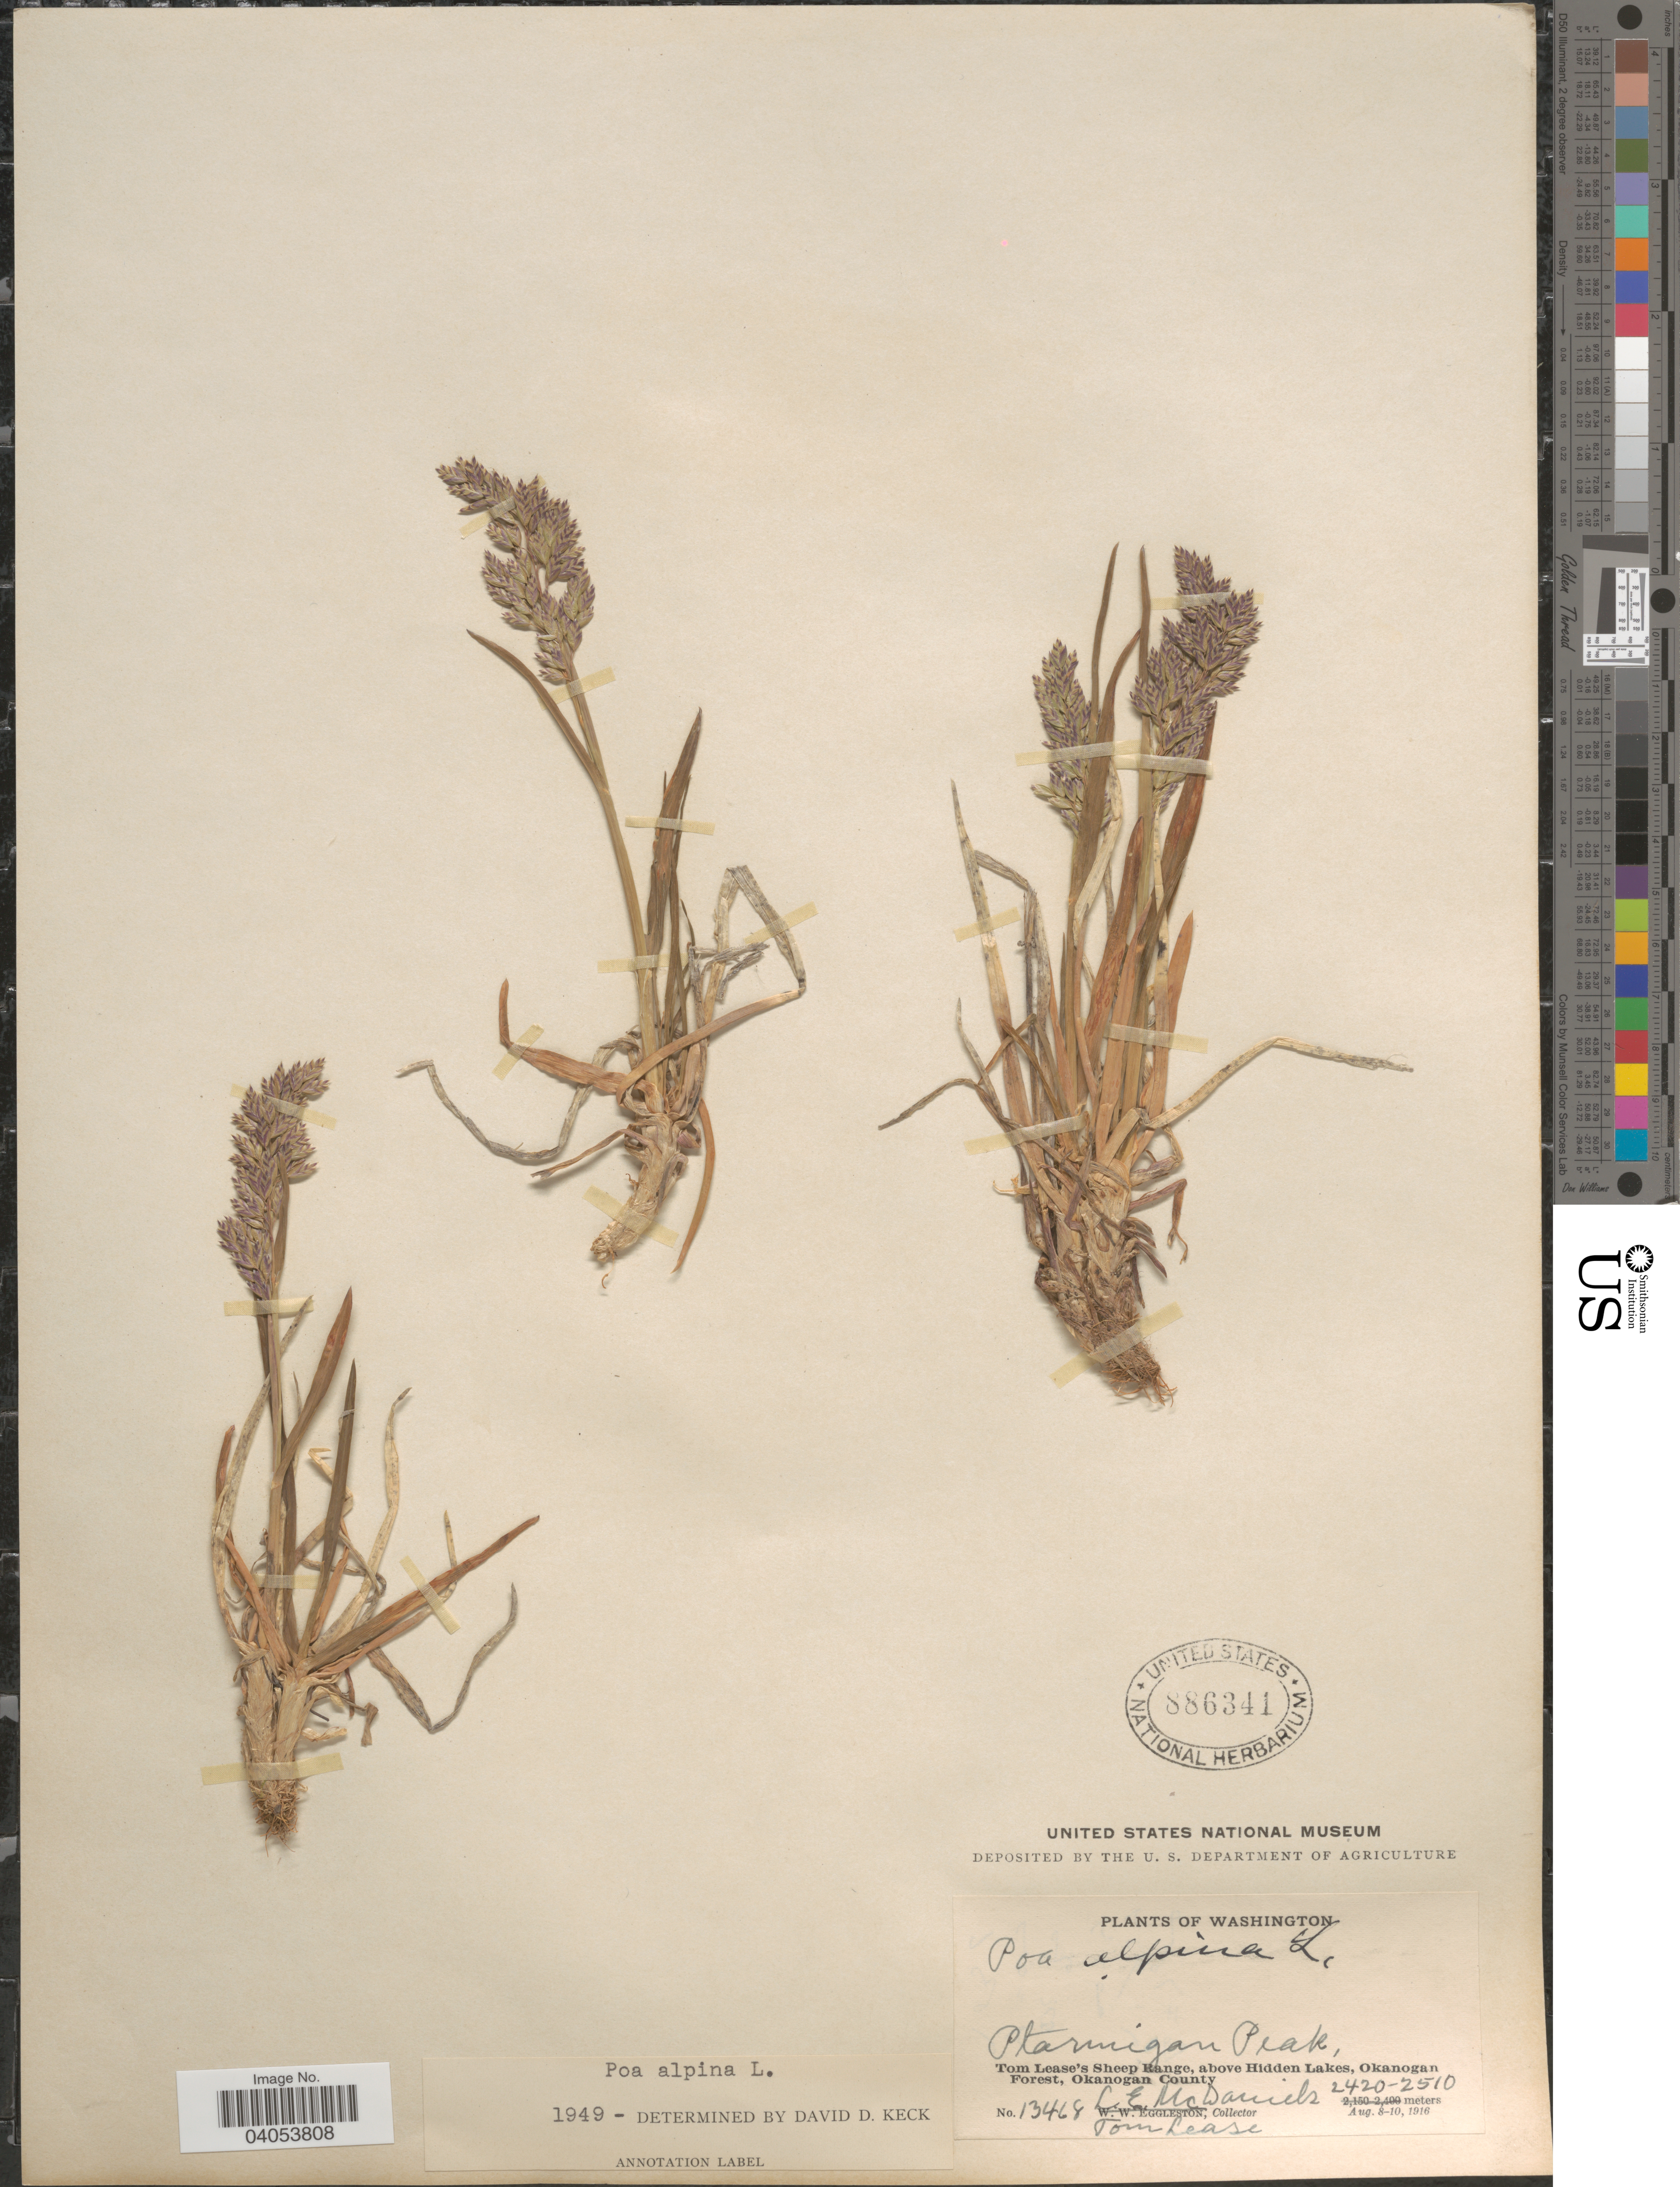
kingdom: Plantae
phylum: Tracheophyta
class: Liliopsida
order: Poales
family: Poaceae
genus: Poa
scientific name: Poa alpina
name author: L.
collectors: L. McDaniels & T. Lease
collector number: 13468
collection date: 1916-08-08/1916-08-10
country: United States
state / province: Washington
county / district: Okanogan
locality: Ptarmigan Peak, Tom Lease's Sheep Range, above Hidden Lakes, Okanogan Forest, Okanogan County.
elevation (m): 2420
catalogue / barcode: US 886341